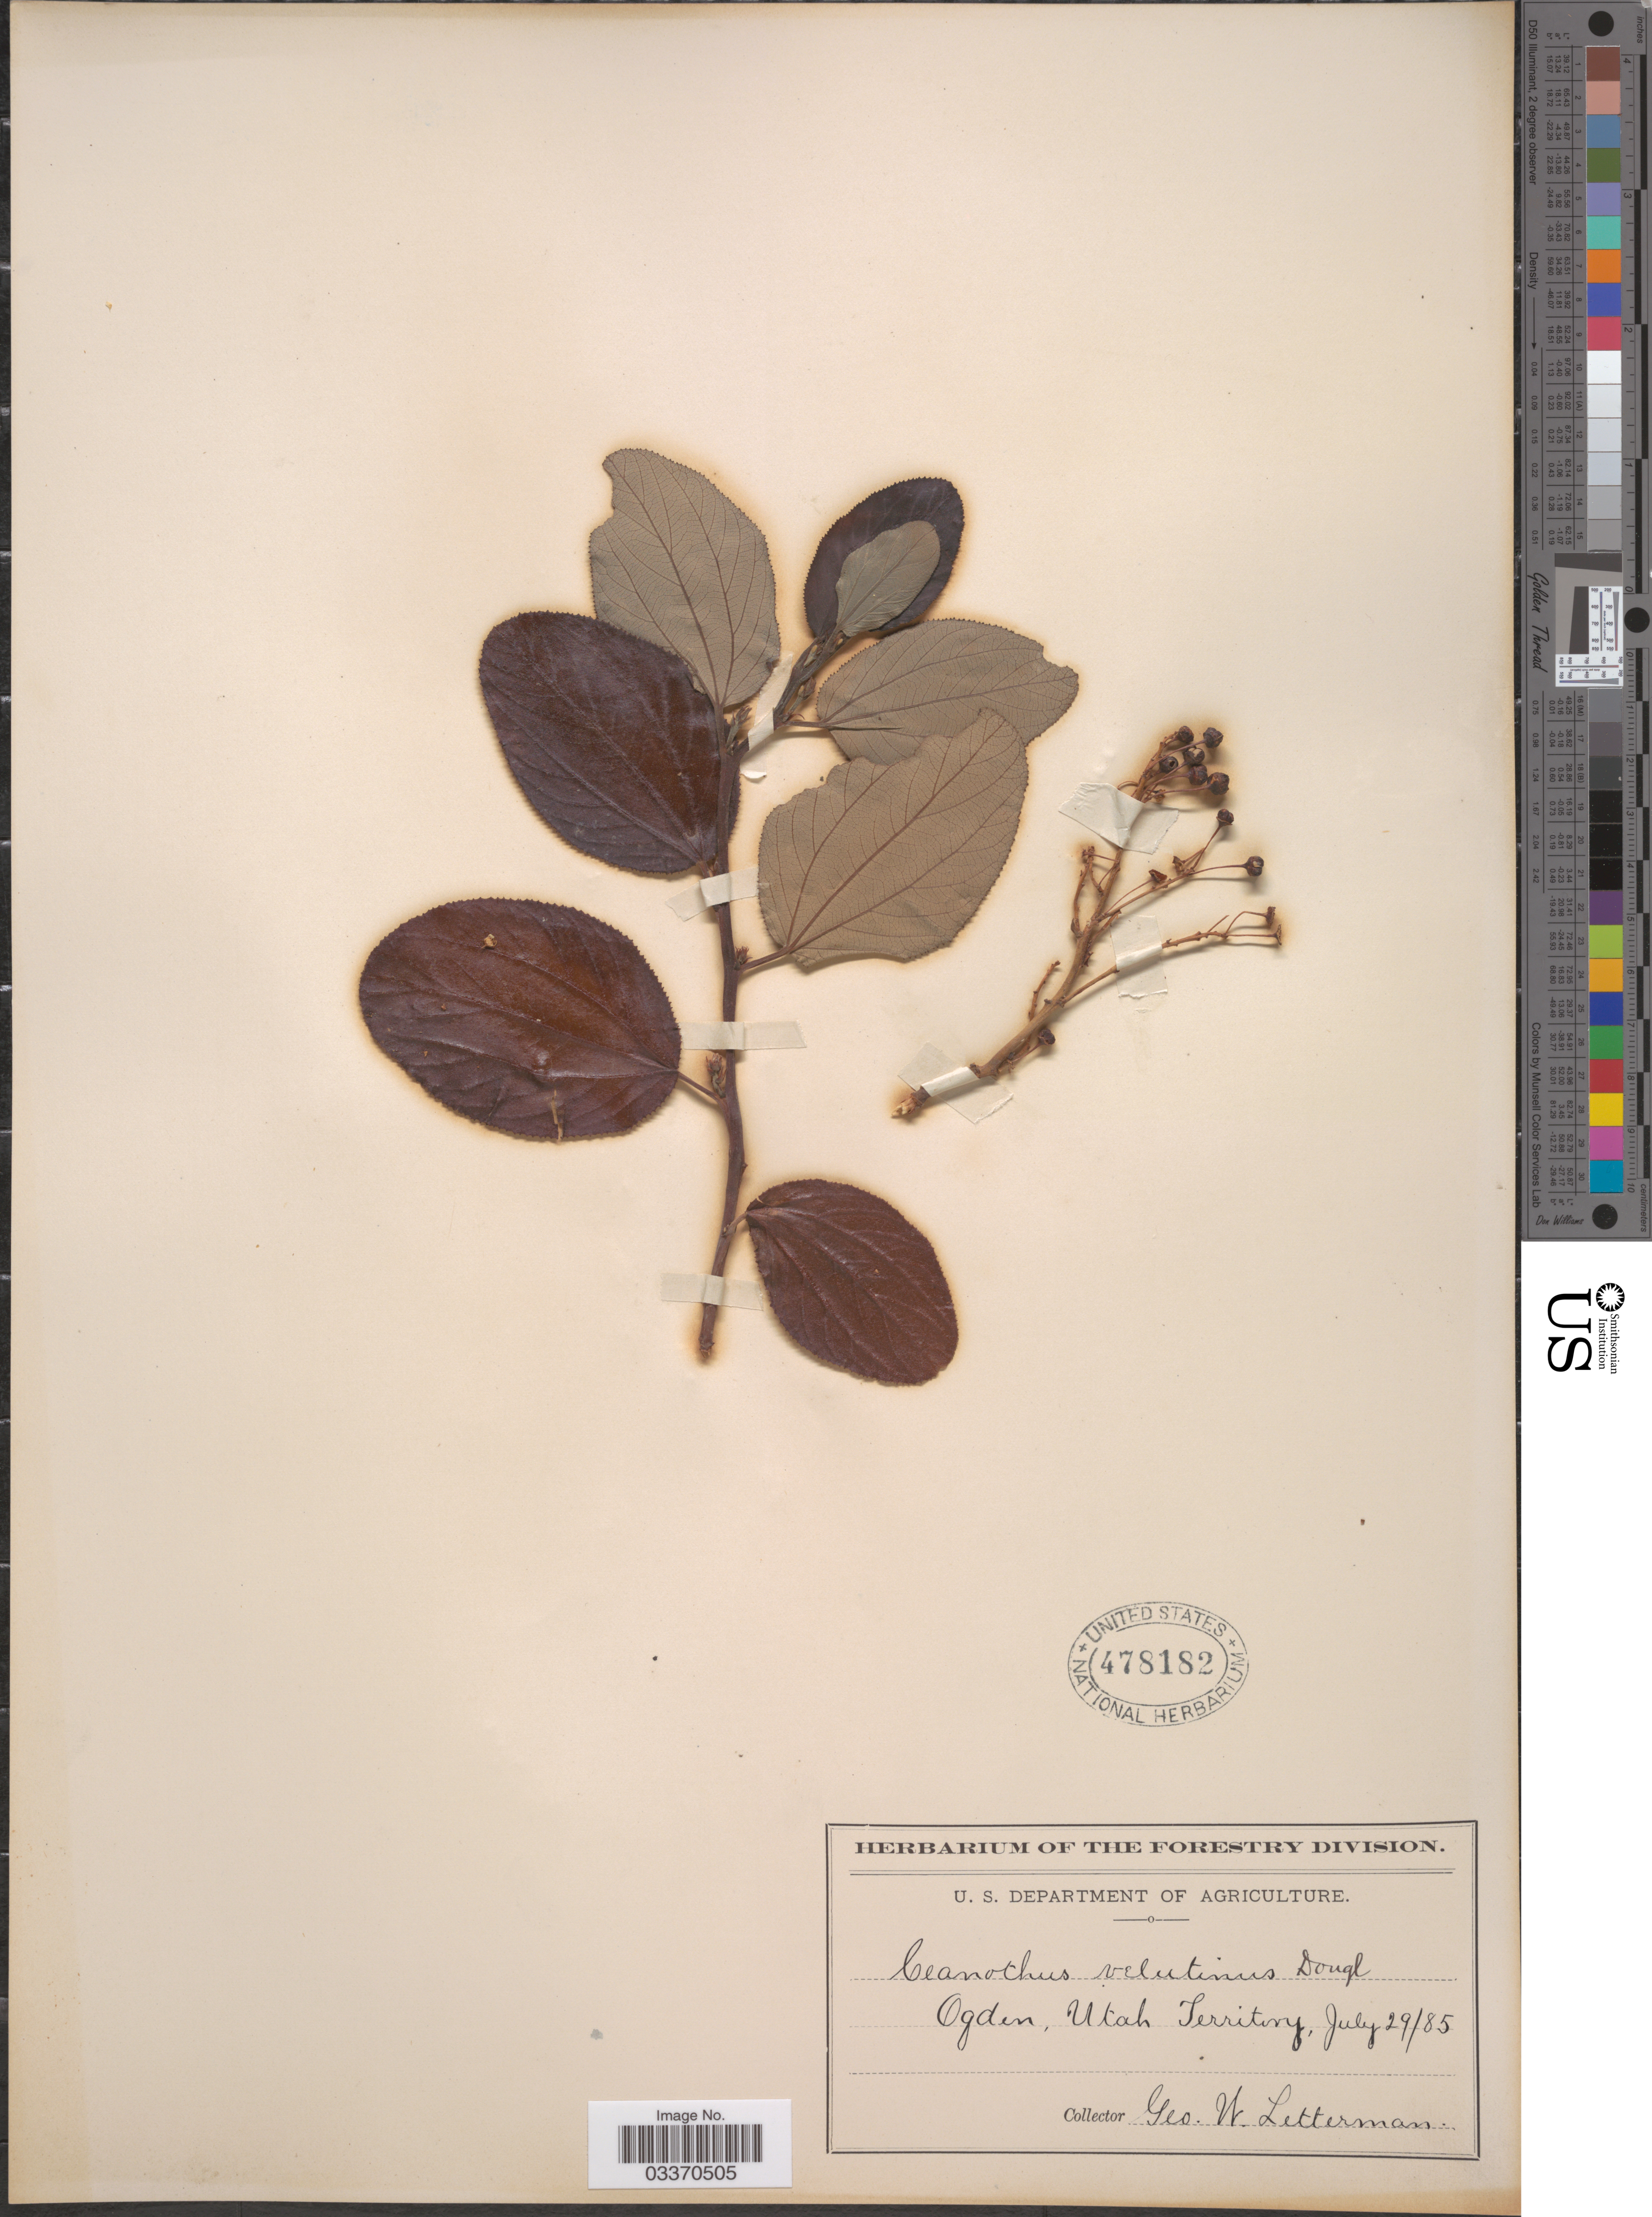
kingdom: Plantae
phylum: Tracheophyta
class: Magnoliopsida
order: Rosales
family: Rhamnaceae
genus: Ceanothus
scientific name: Ceanothus velutinus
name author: Douglas ex Hook.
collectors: G. W. Letterman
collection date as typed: Transcribed d/m/y: 29/7/85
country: United States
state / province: Utah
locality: Ogden.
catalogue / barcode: US 478182